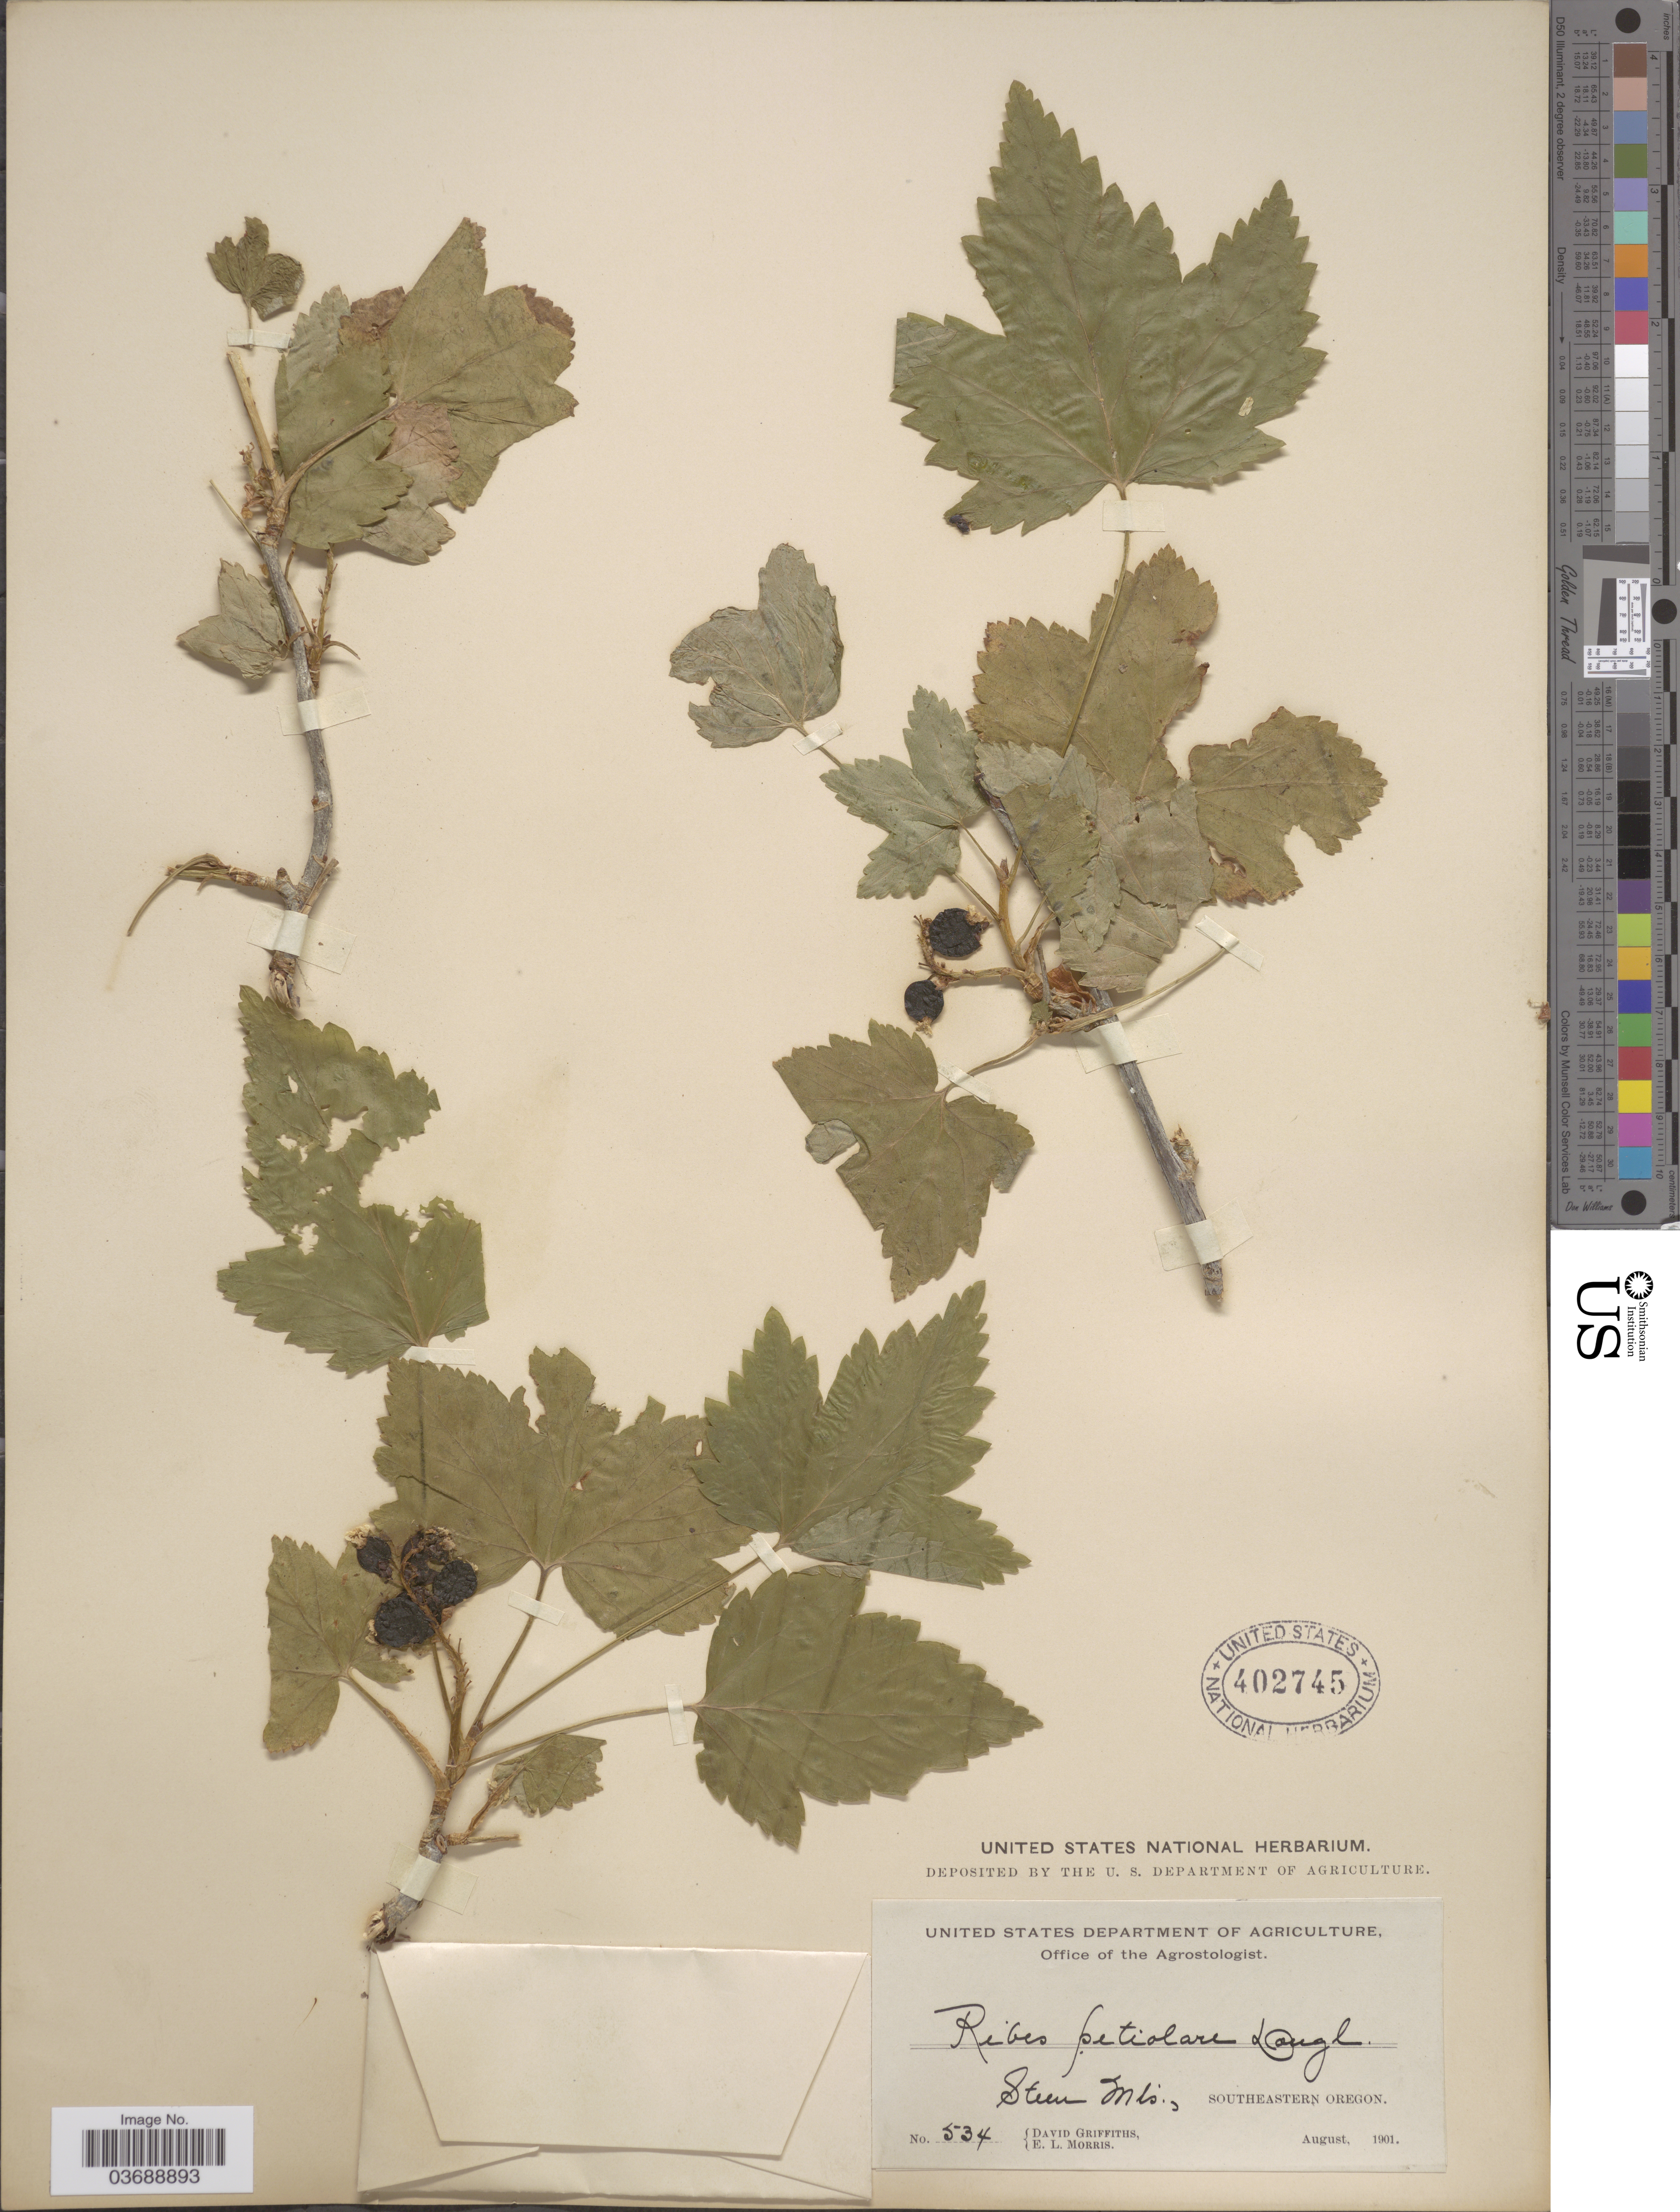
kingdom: Plantae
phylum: Tracheophyta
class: Magnoliopsida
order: Saxifragales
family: Grossulariaceae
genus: Ribes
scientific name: Ribes petiolare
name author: Douglas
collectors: D. Griffiths & E. Morris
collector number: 534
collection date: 1901-08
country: United States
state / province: Oregon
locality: Steen Mts., Southeastern Oregon.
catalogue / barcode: US 402745